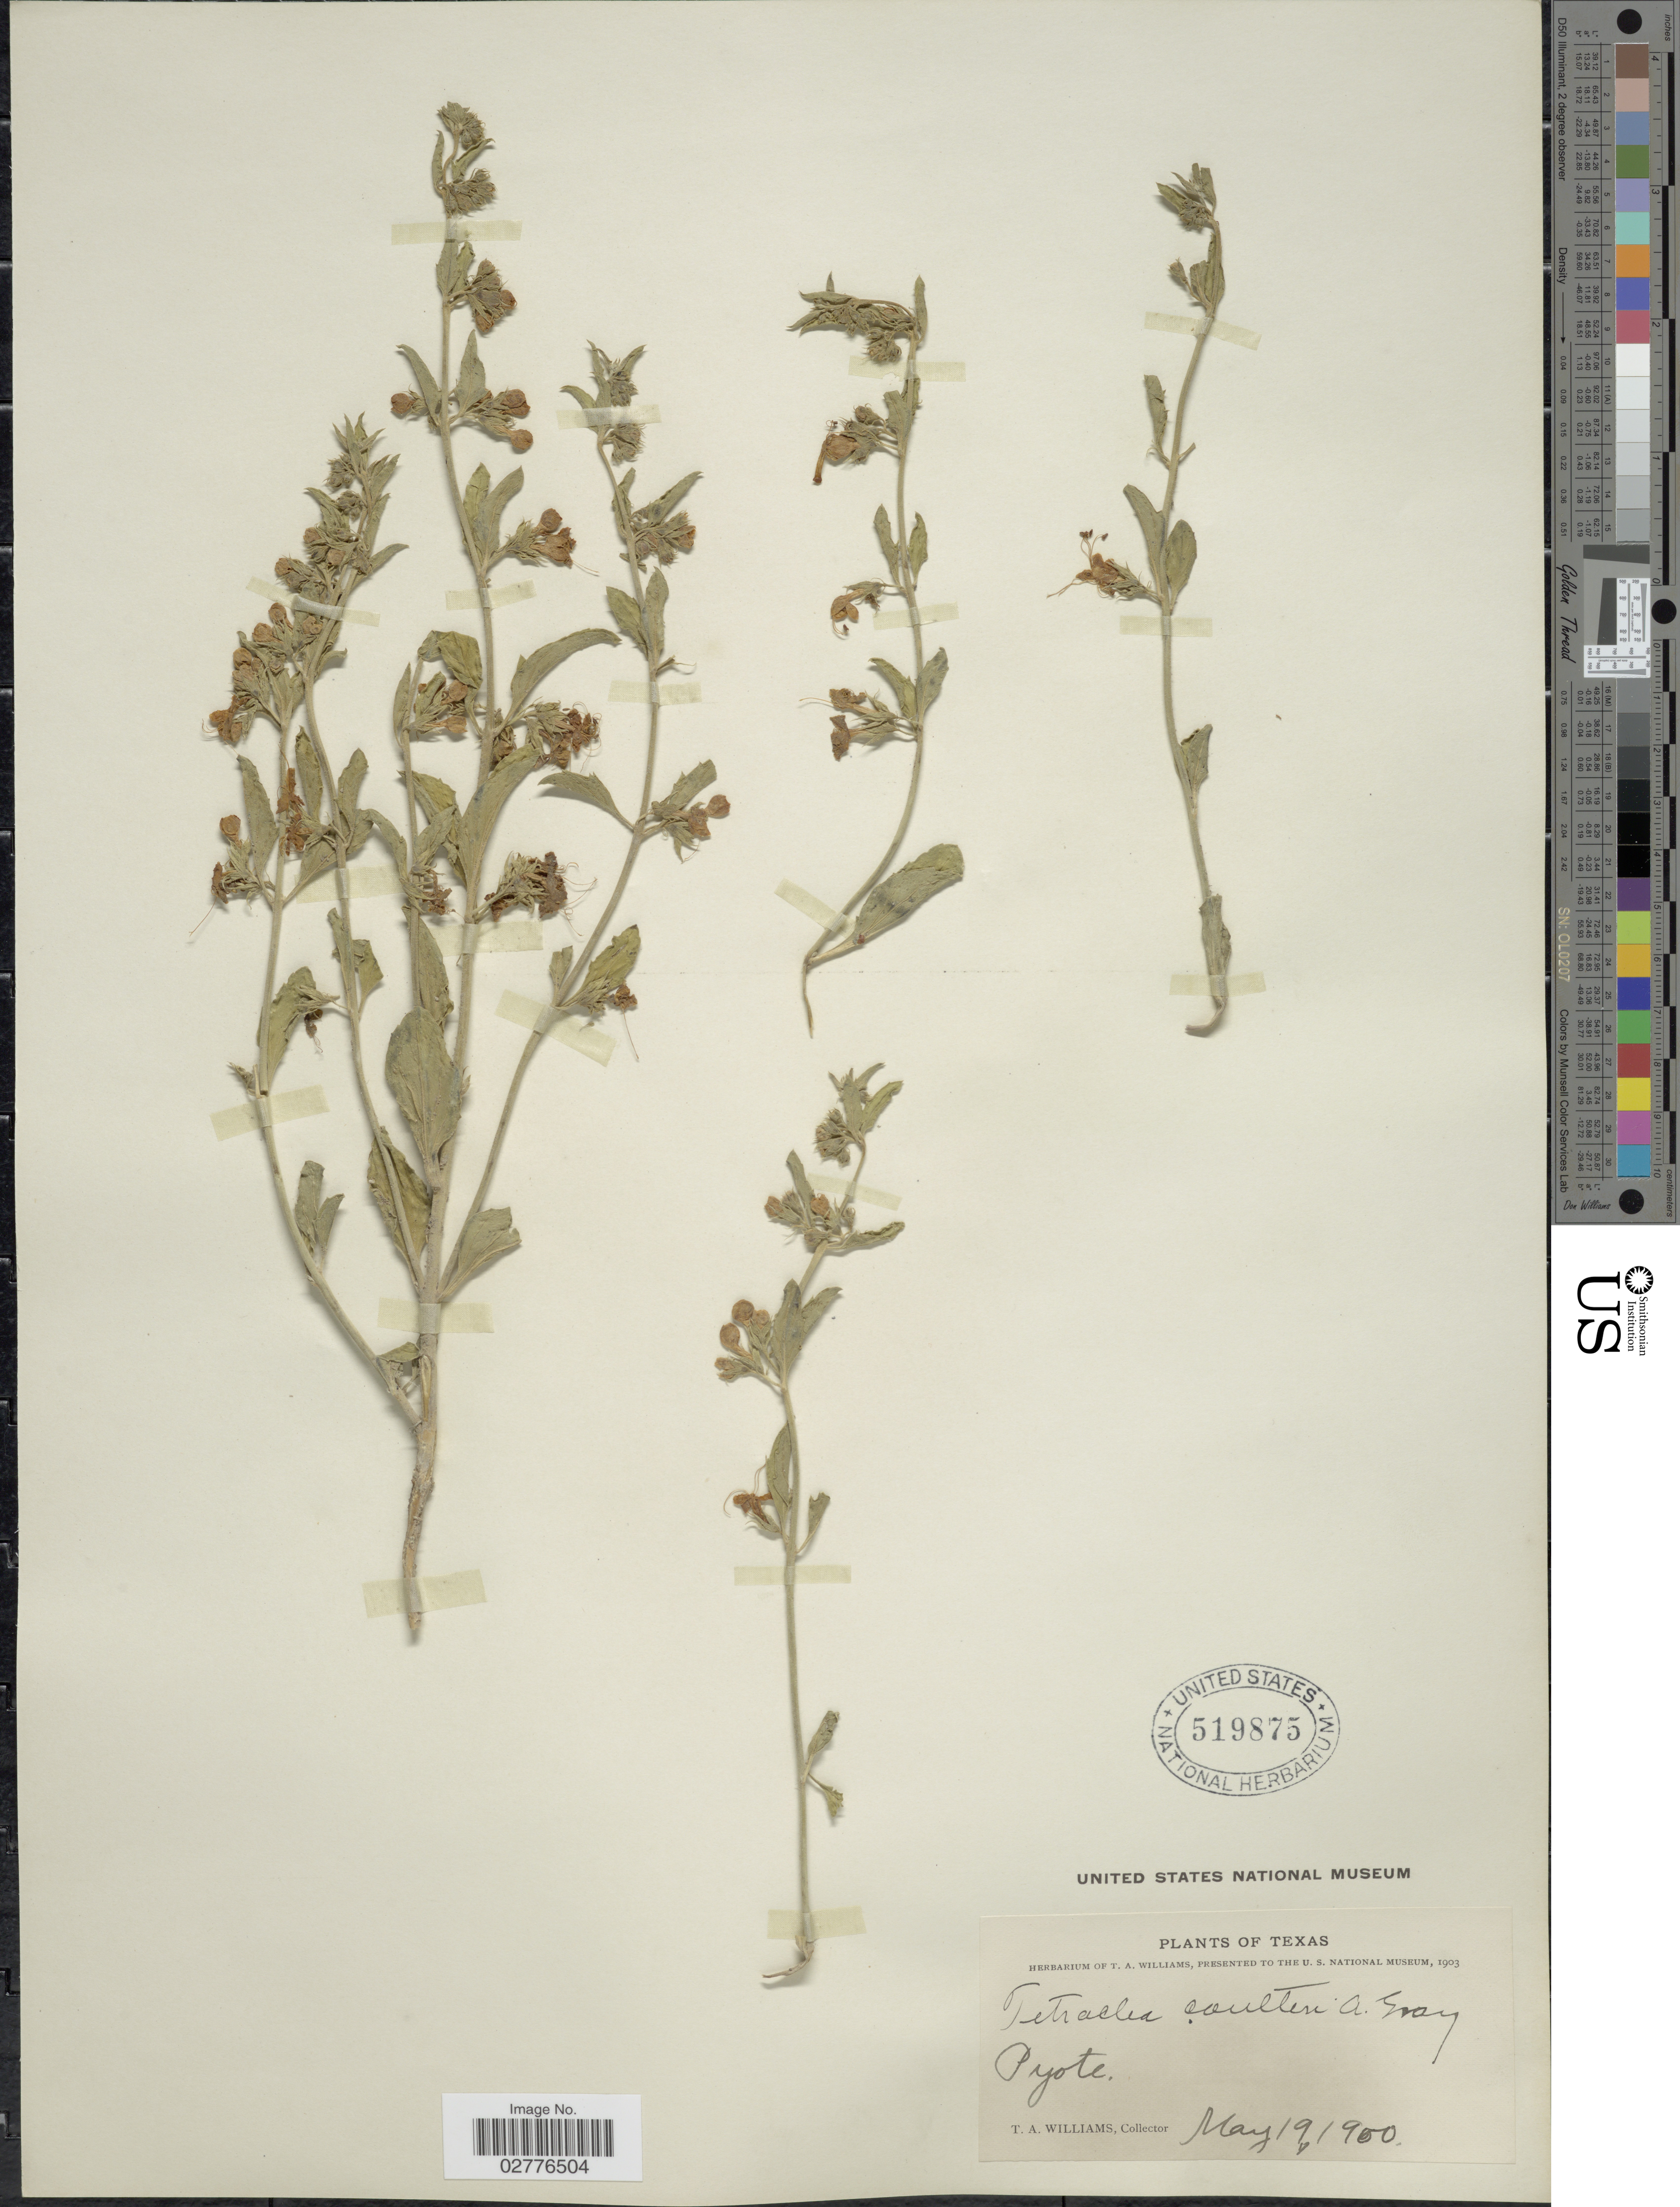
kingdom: Plantae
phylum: Tracheophyta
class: Magnoliopsida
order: Lamiales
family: Lamiaceae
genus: Tetraclea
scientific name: Tetraclea coulteri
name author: A. Gray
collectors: T. A. Williams (herbarium)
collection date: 1900-05-19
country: United States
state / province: Texas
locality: Pyote.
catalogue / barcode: US 519875